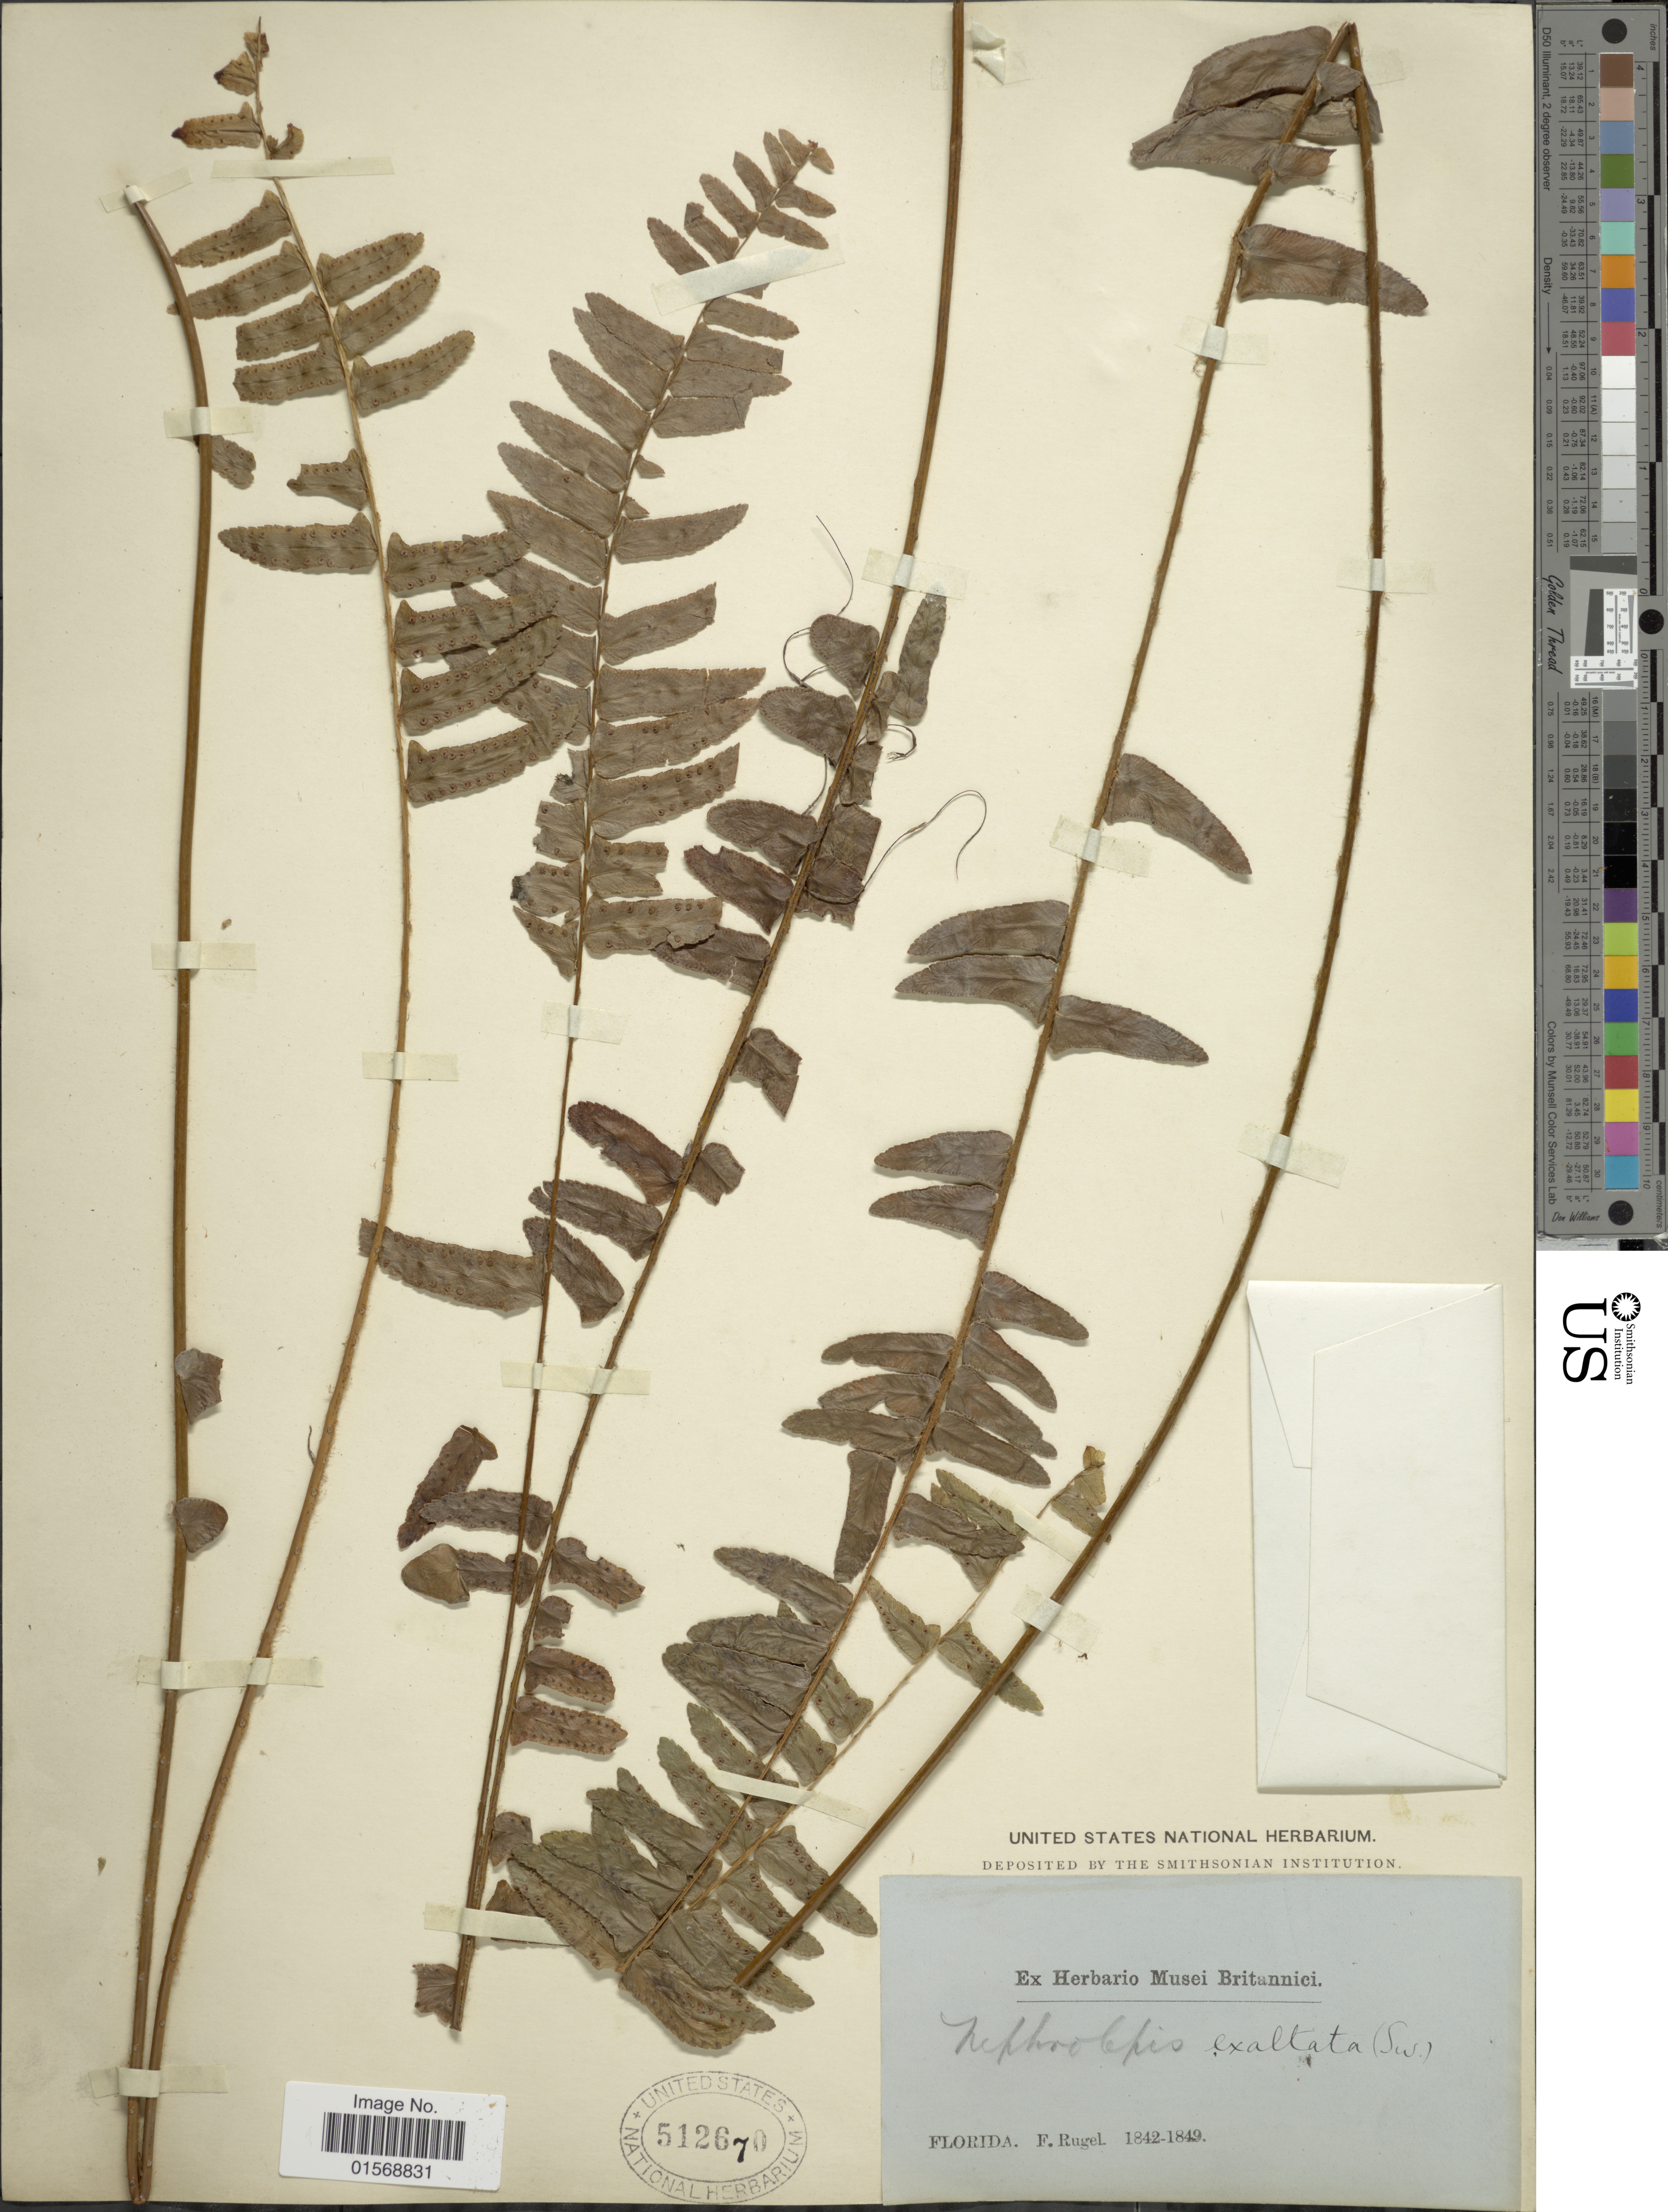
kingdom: Plantae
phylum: Tracheophyta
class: Polypodiopsida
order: Polypodiales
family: Nephrolepidaceae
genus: Nephrolepis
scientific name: Nephrolepis exaltata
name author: (L.) Schott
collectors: F. Rugel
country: United States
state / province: Florida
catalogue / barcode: US 512670